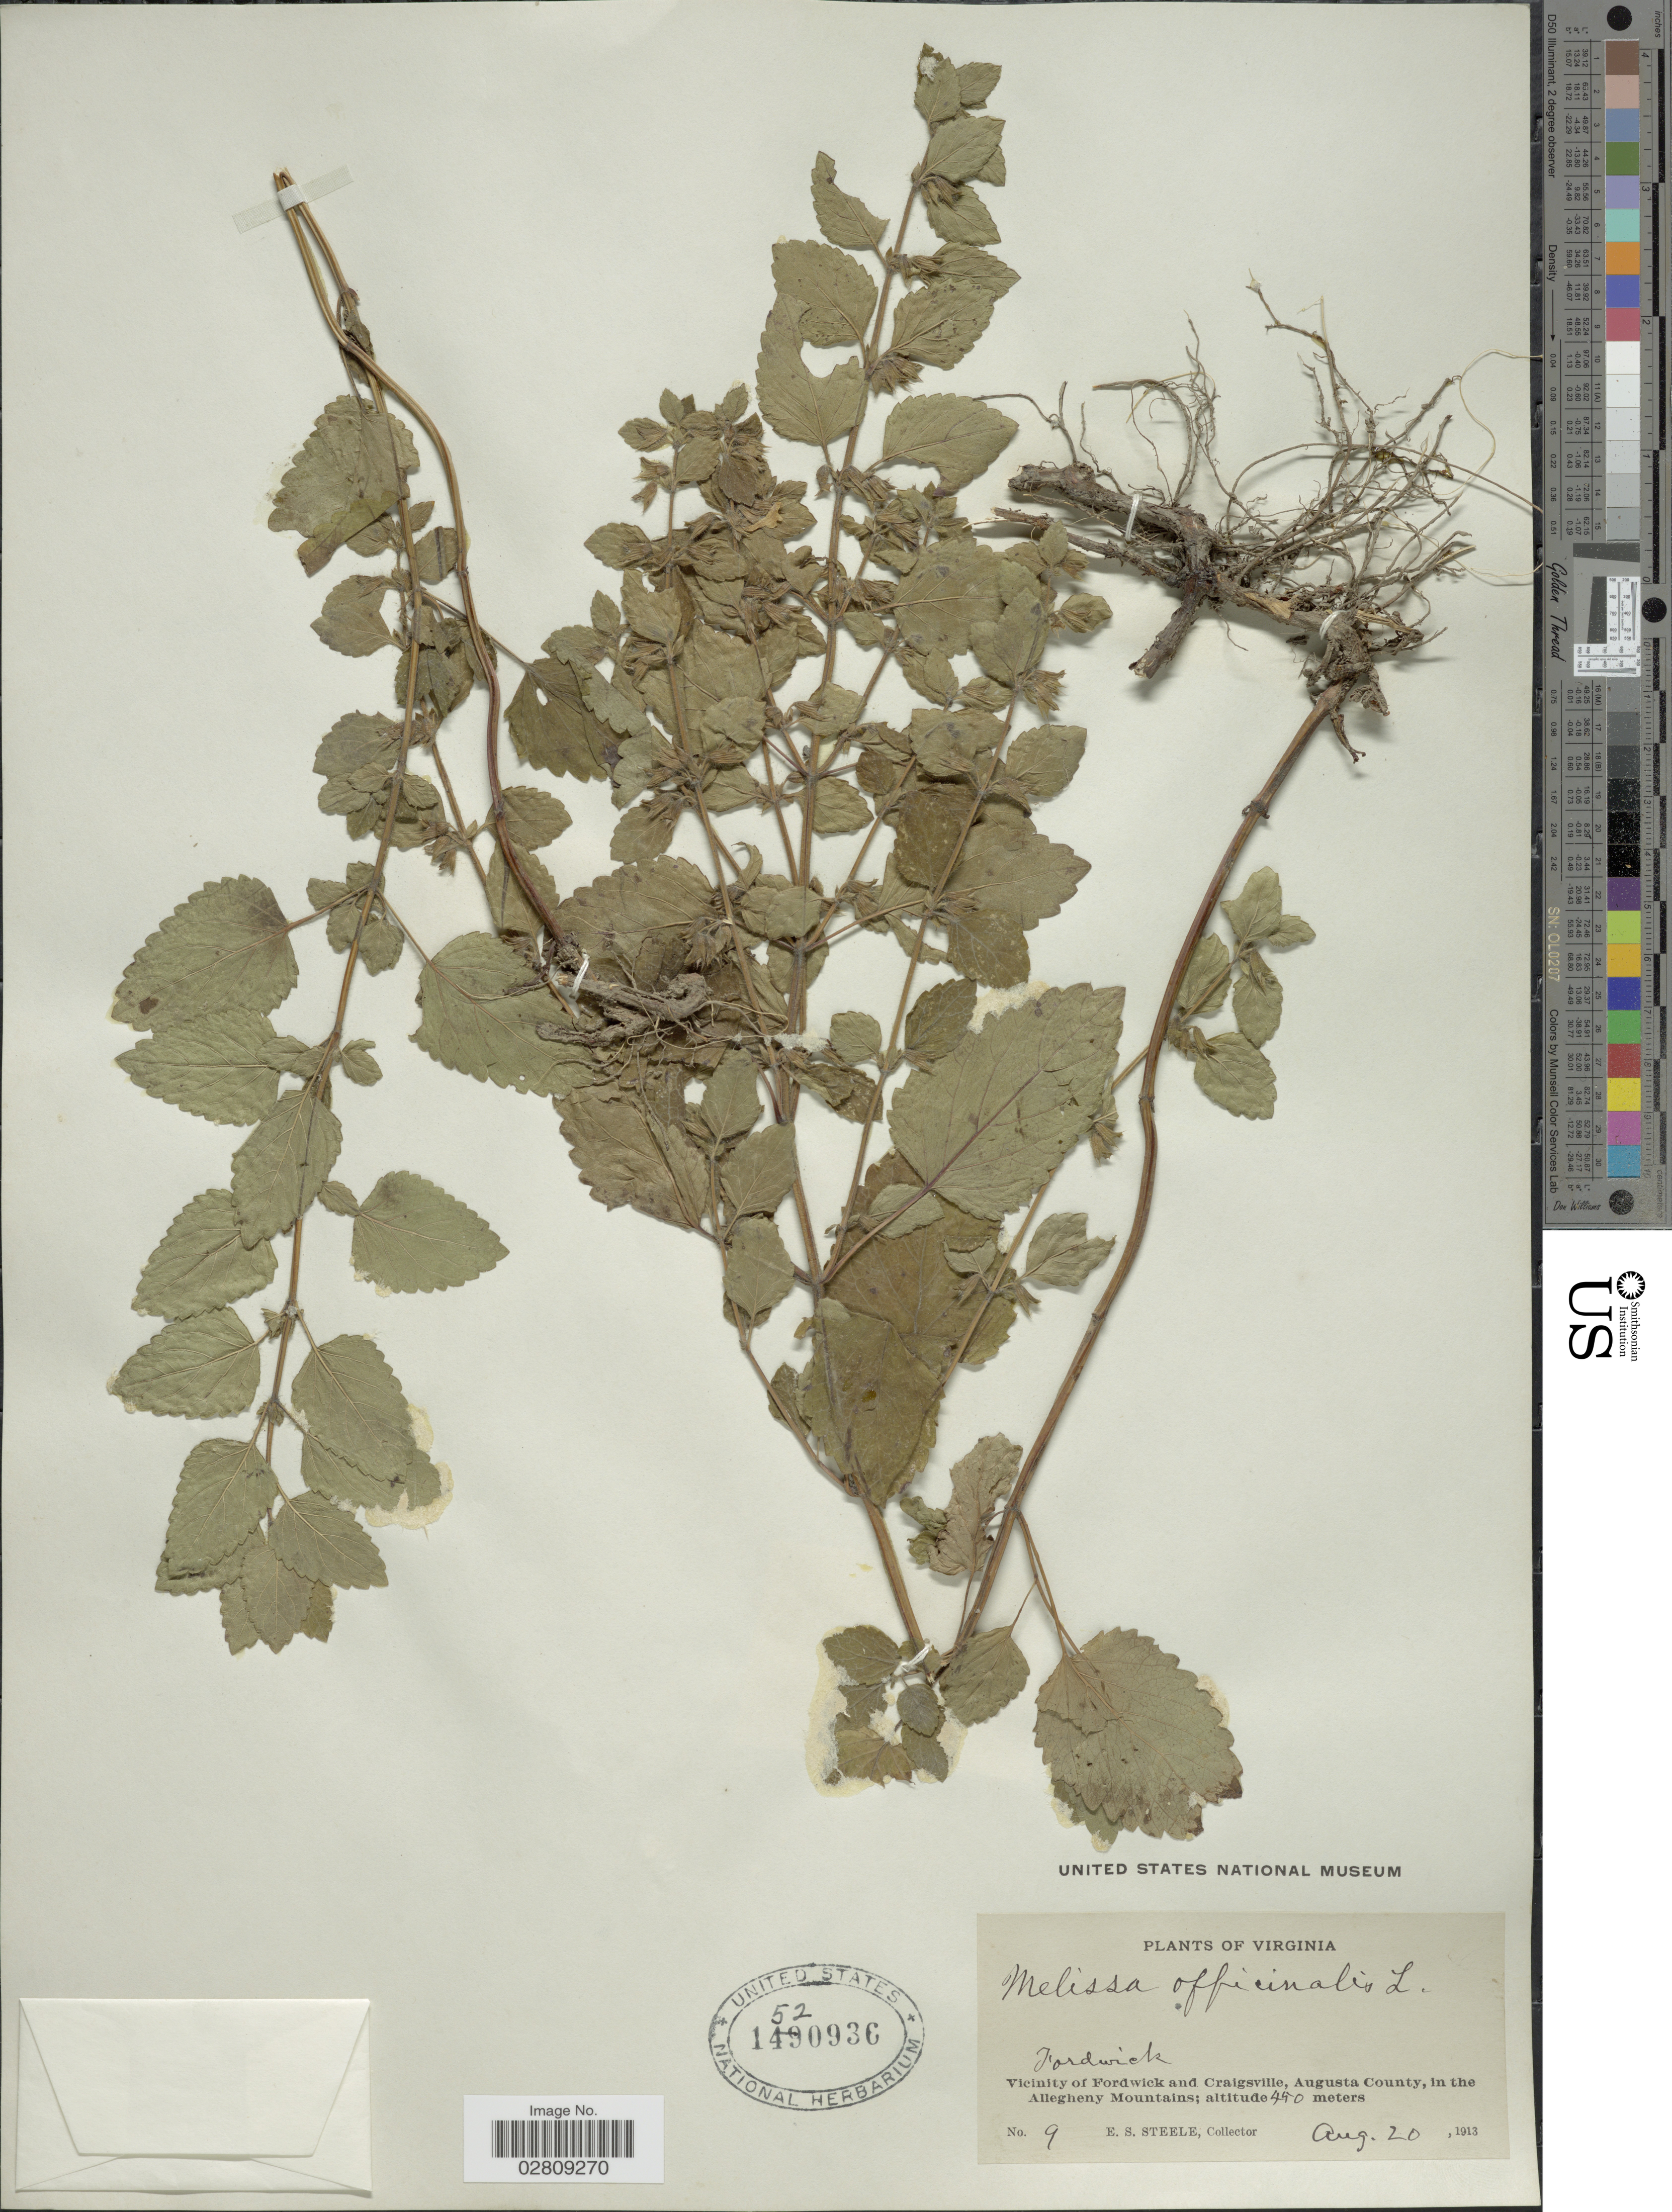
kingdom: Plantae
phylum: Tracheophyta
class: Magnoliopsida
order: Lamiales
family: Lamiaceae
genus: Melissa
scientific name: Melissa officinalis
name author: L.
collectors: E. Steele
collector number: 9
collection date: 1913-08-20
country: United States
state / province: Virginia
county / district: Augusta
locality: Fordwick, Vicinity of Fordwick and Craigsville, Augusta County, in the Allegheny Mountains.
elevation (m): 450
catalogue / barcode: US 1520936